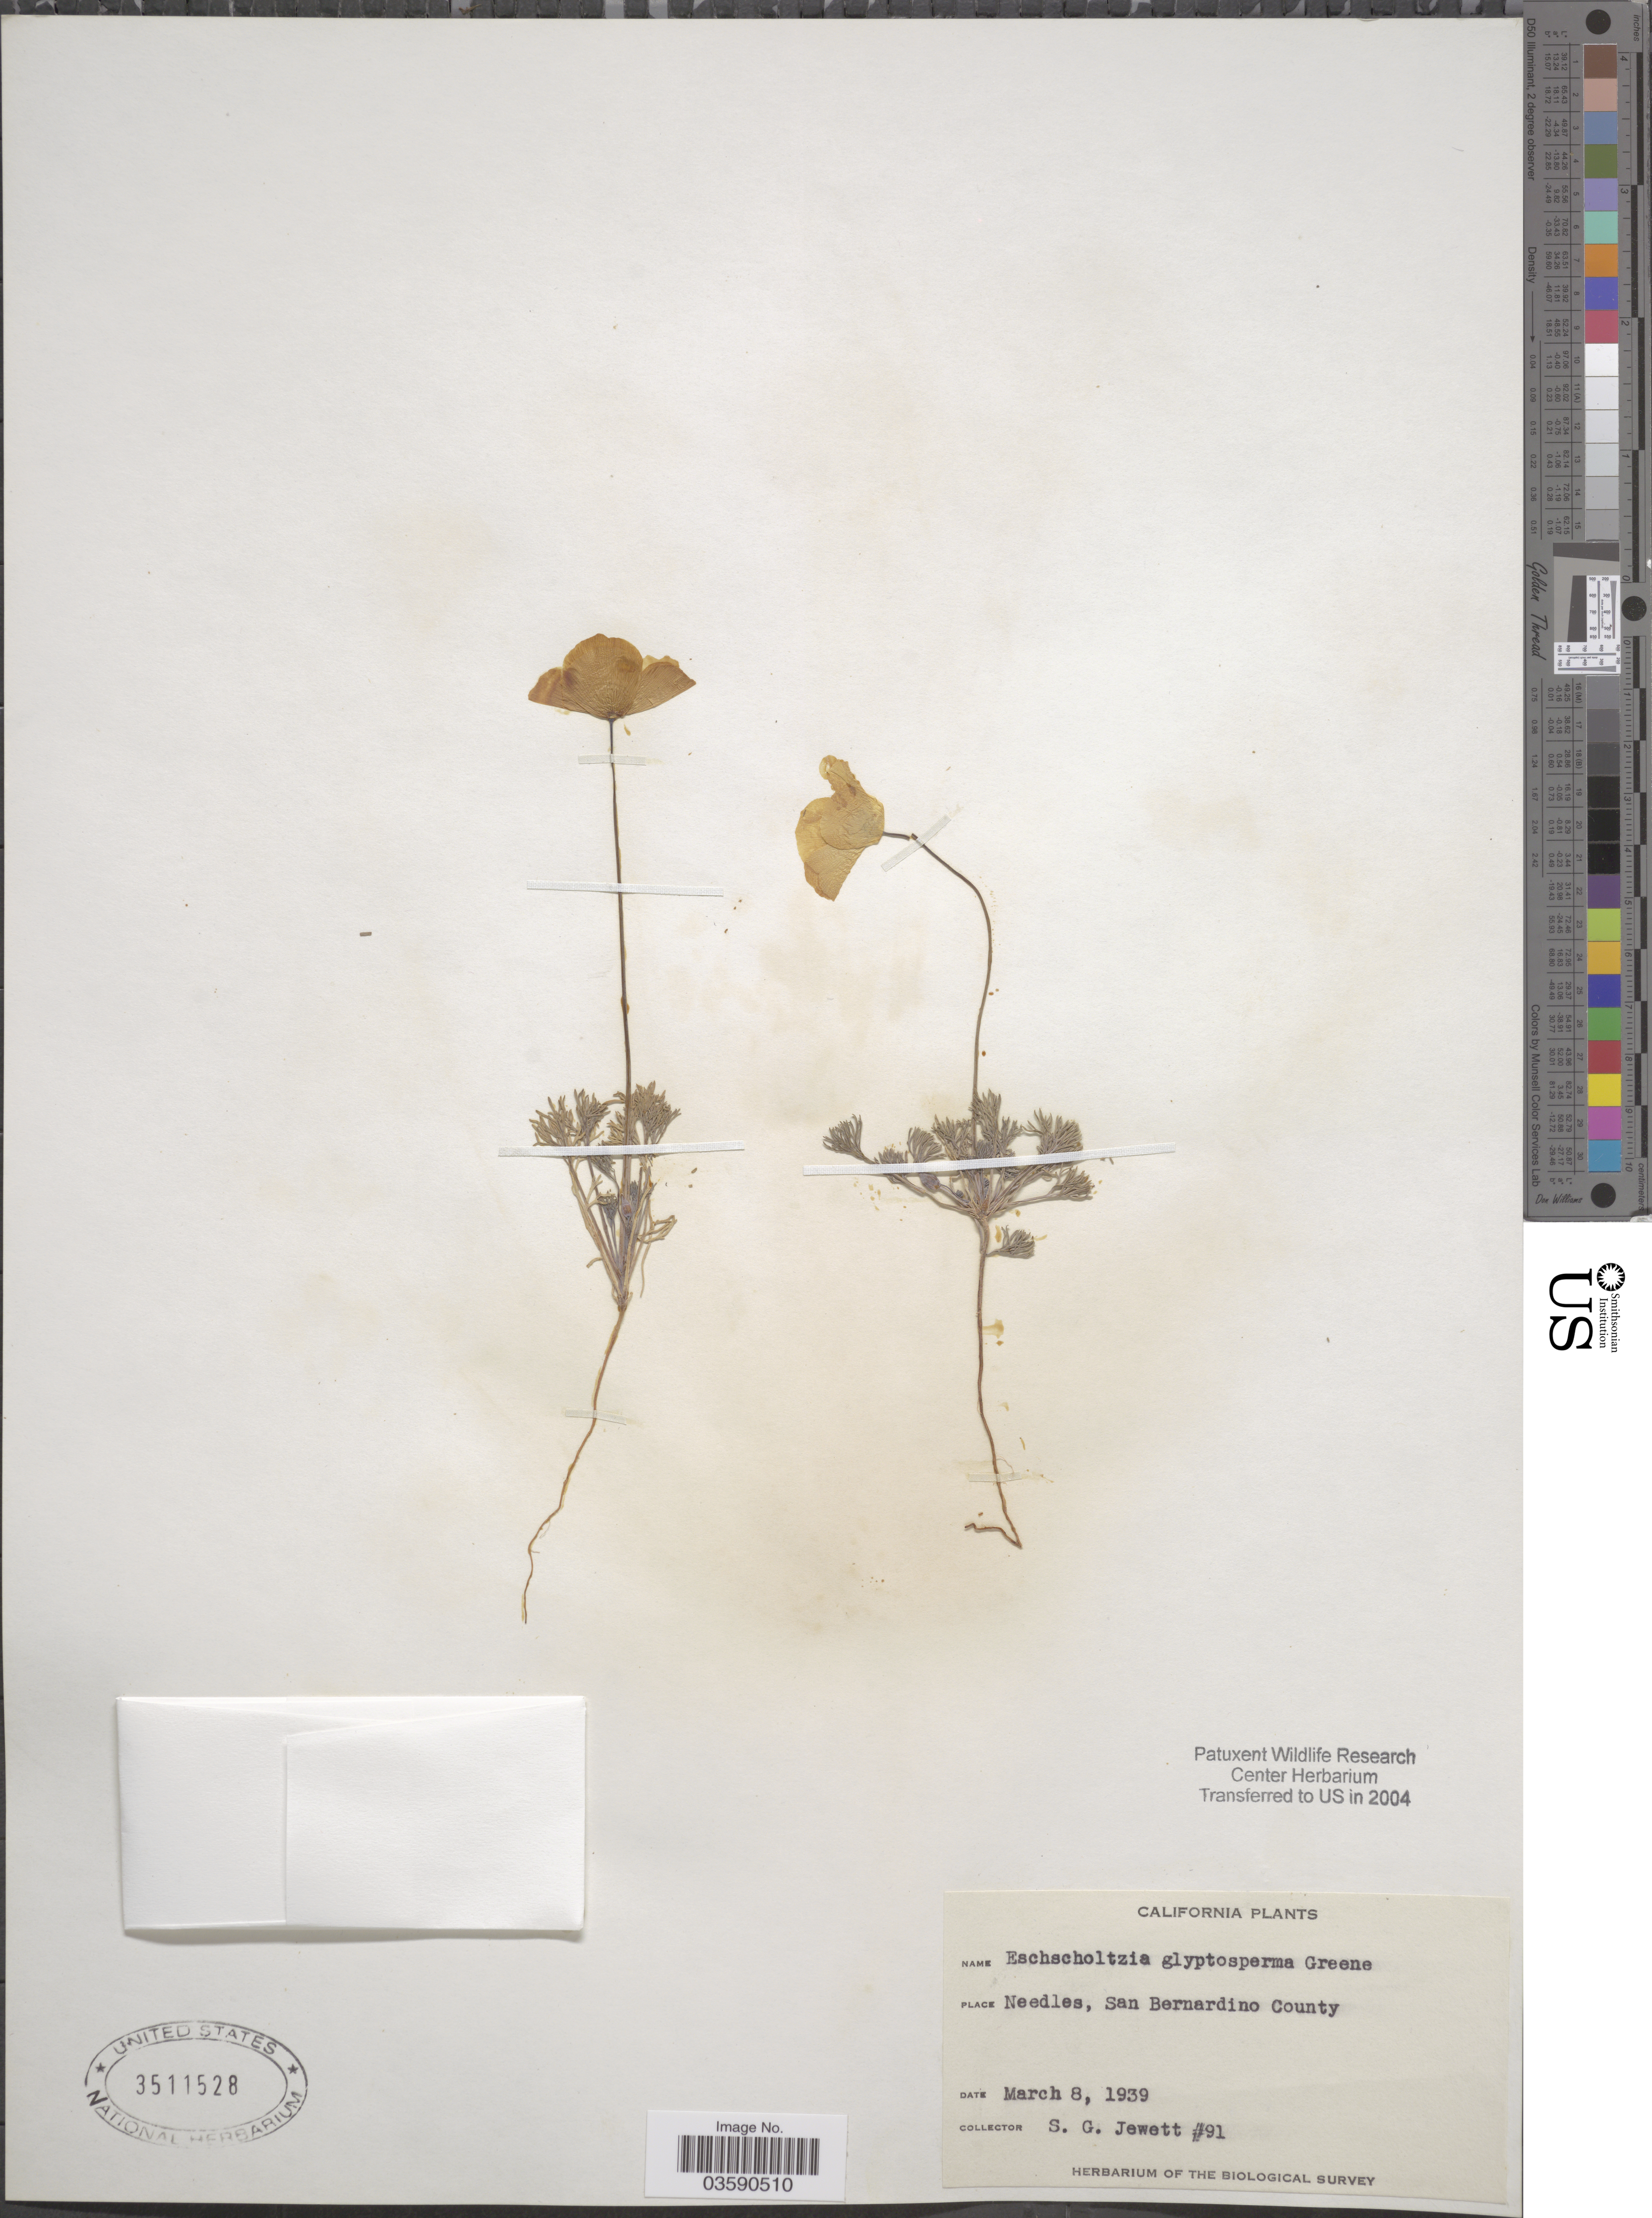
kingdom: Plantae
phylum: Tracheophyta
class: Magnoliopsida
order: Ranunculales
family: Papaveraceae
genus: Eschscholzia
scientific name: Eschscholzia glyptosperma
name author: Greene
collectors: S. Jewett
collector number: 91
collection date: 1939-03-08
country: United States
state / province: California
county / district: San Bernardino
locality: Needles, San Bernardino County.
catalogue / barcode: US 3511528